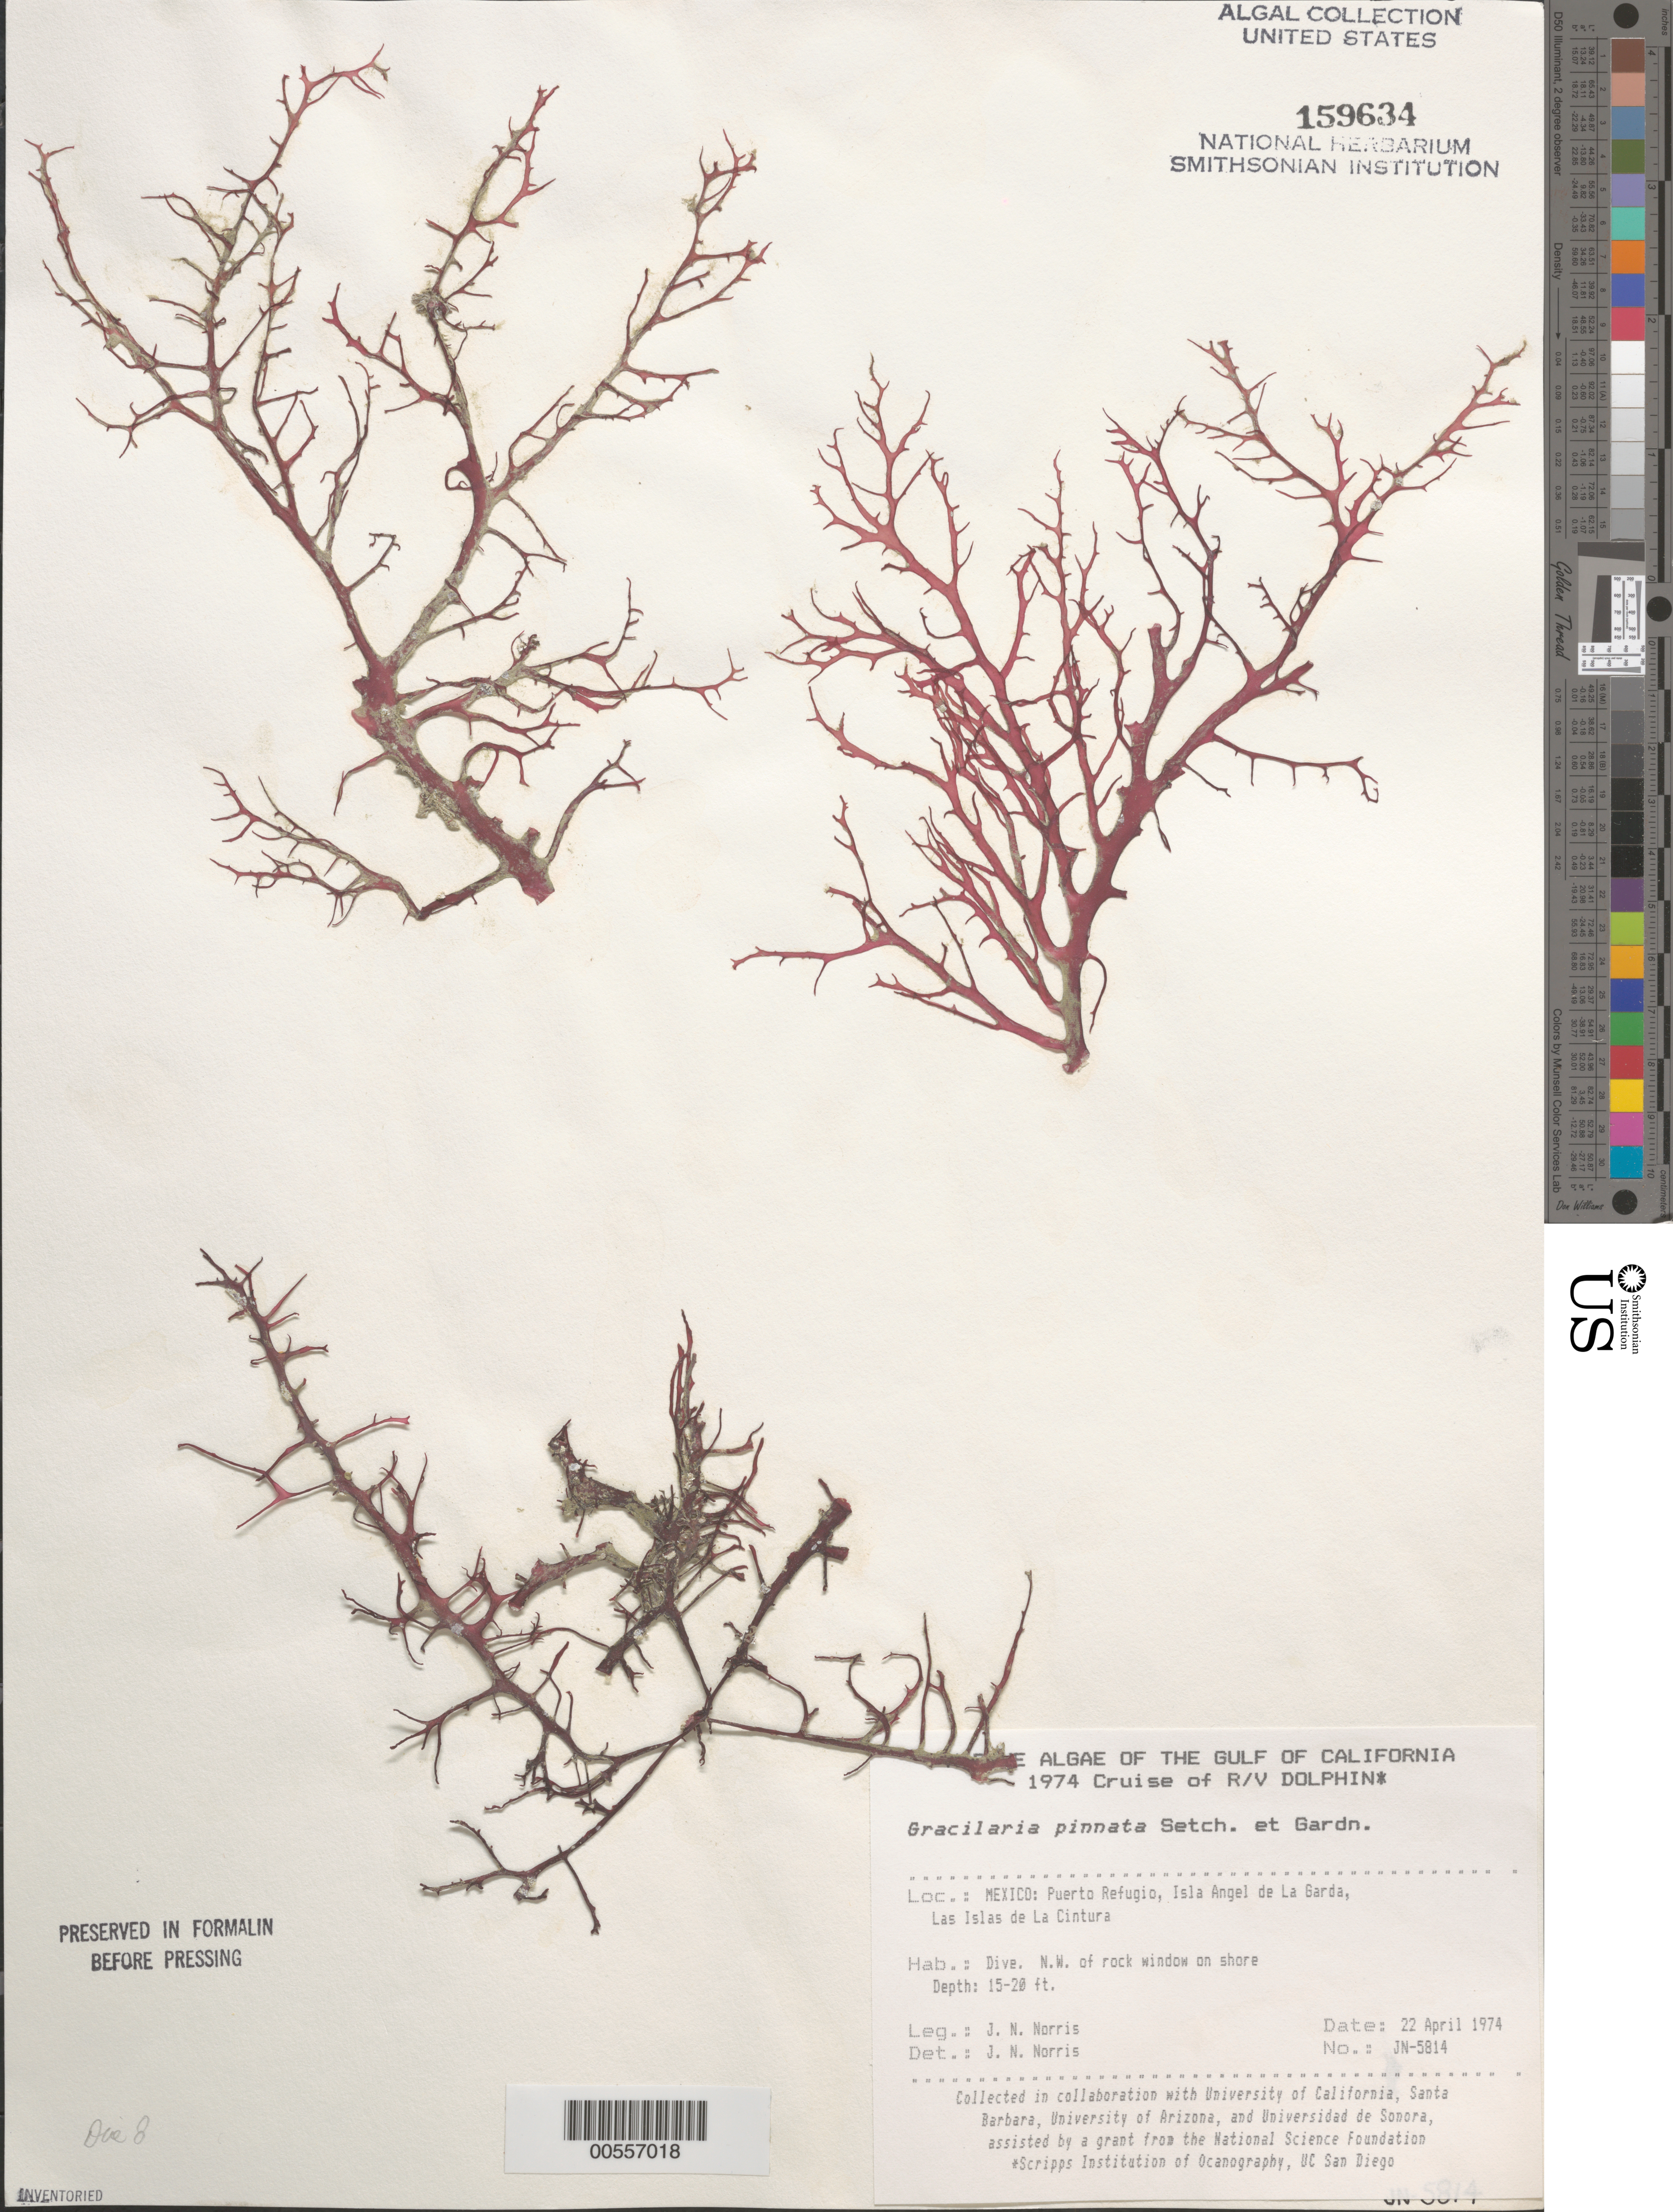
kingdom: Plantae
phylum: Rhodophyta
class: Florideophyceae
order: Gracilariales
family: Gracilariaceae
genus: Gracilaria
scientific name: Gracilaria pinnata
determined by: Norris, James N.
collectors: J. N. Norris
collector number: JN-5814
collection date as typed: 22 Apr 1974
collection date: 1974-04-22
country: Mexico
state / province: Baja California Norte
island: Isla Angel de la Guarda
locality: Puerto Refugio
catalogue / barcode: US 159634